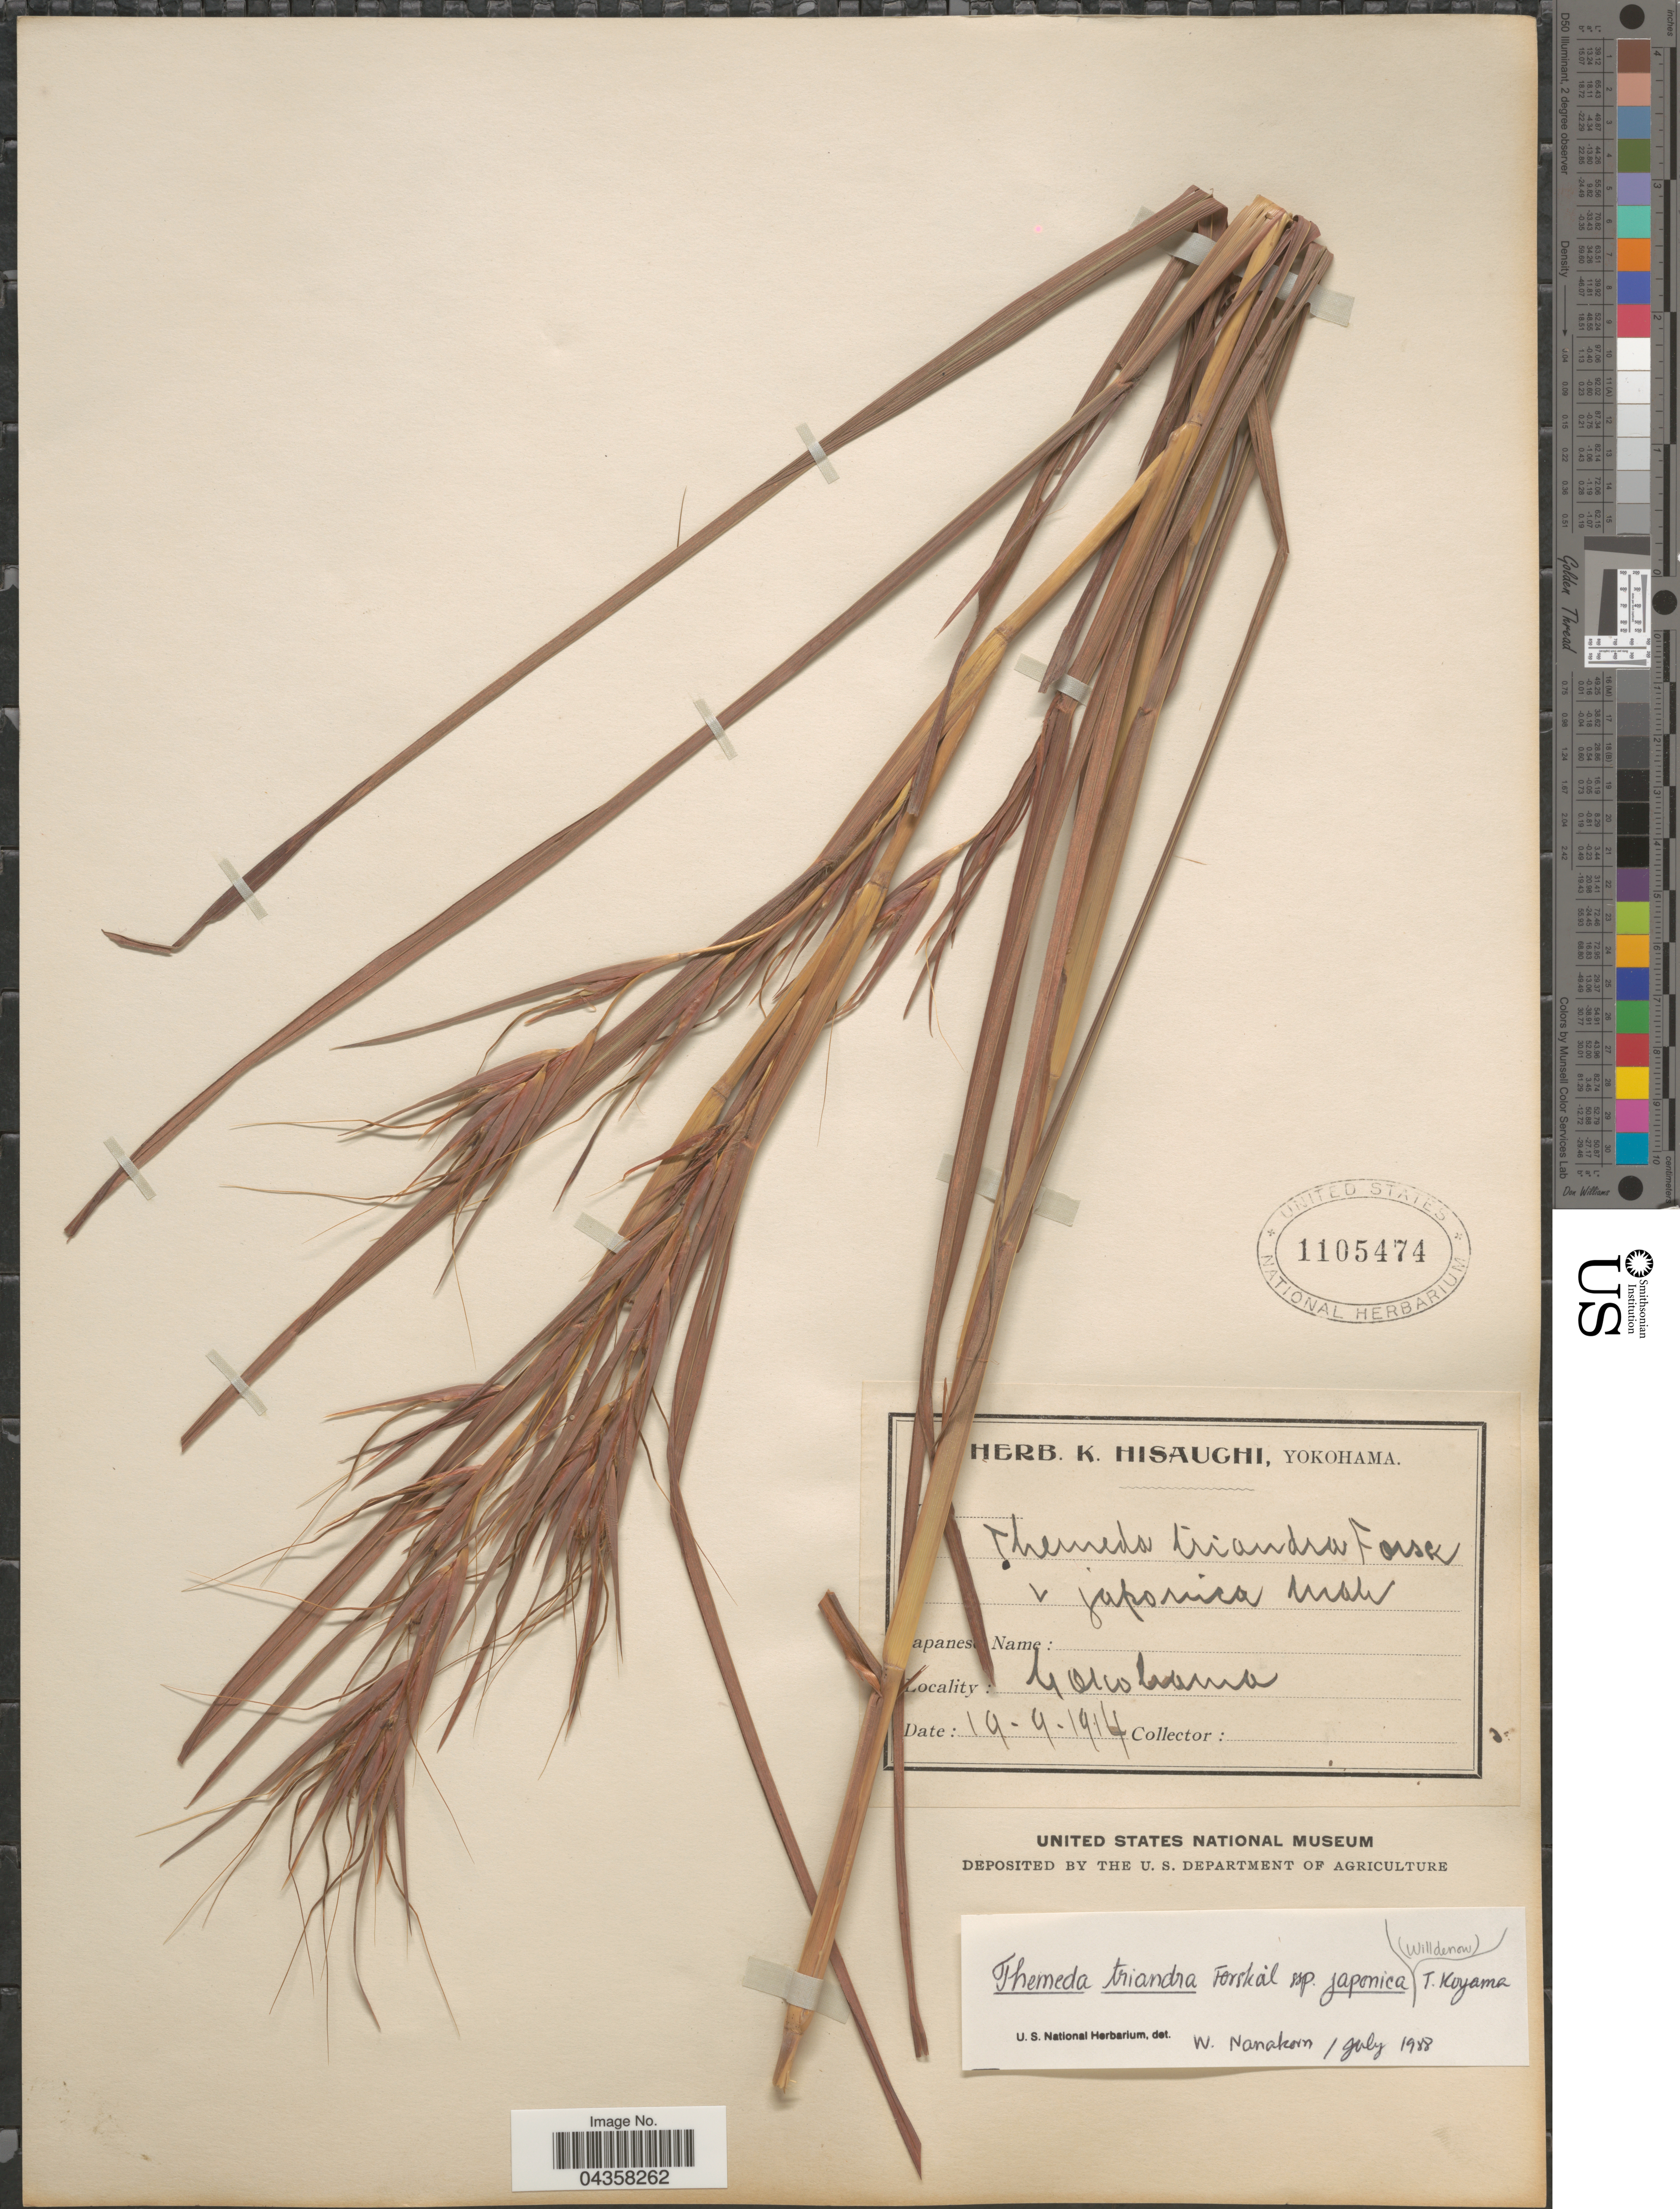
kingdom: Plantae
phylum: Tracheophyta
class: Liliopsida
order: Poales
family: Poaceae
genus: Themeda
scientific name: Themeda triandra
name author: Forssk.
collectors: ex herb. Hisaughi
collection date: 1914-09-19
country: Japan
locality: Yokohama.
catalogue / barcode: US 1105474